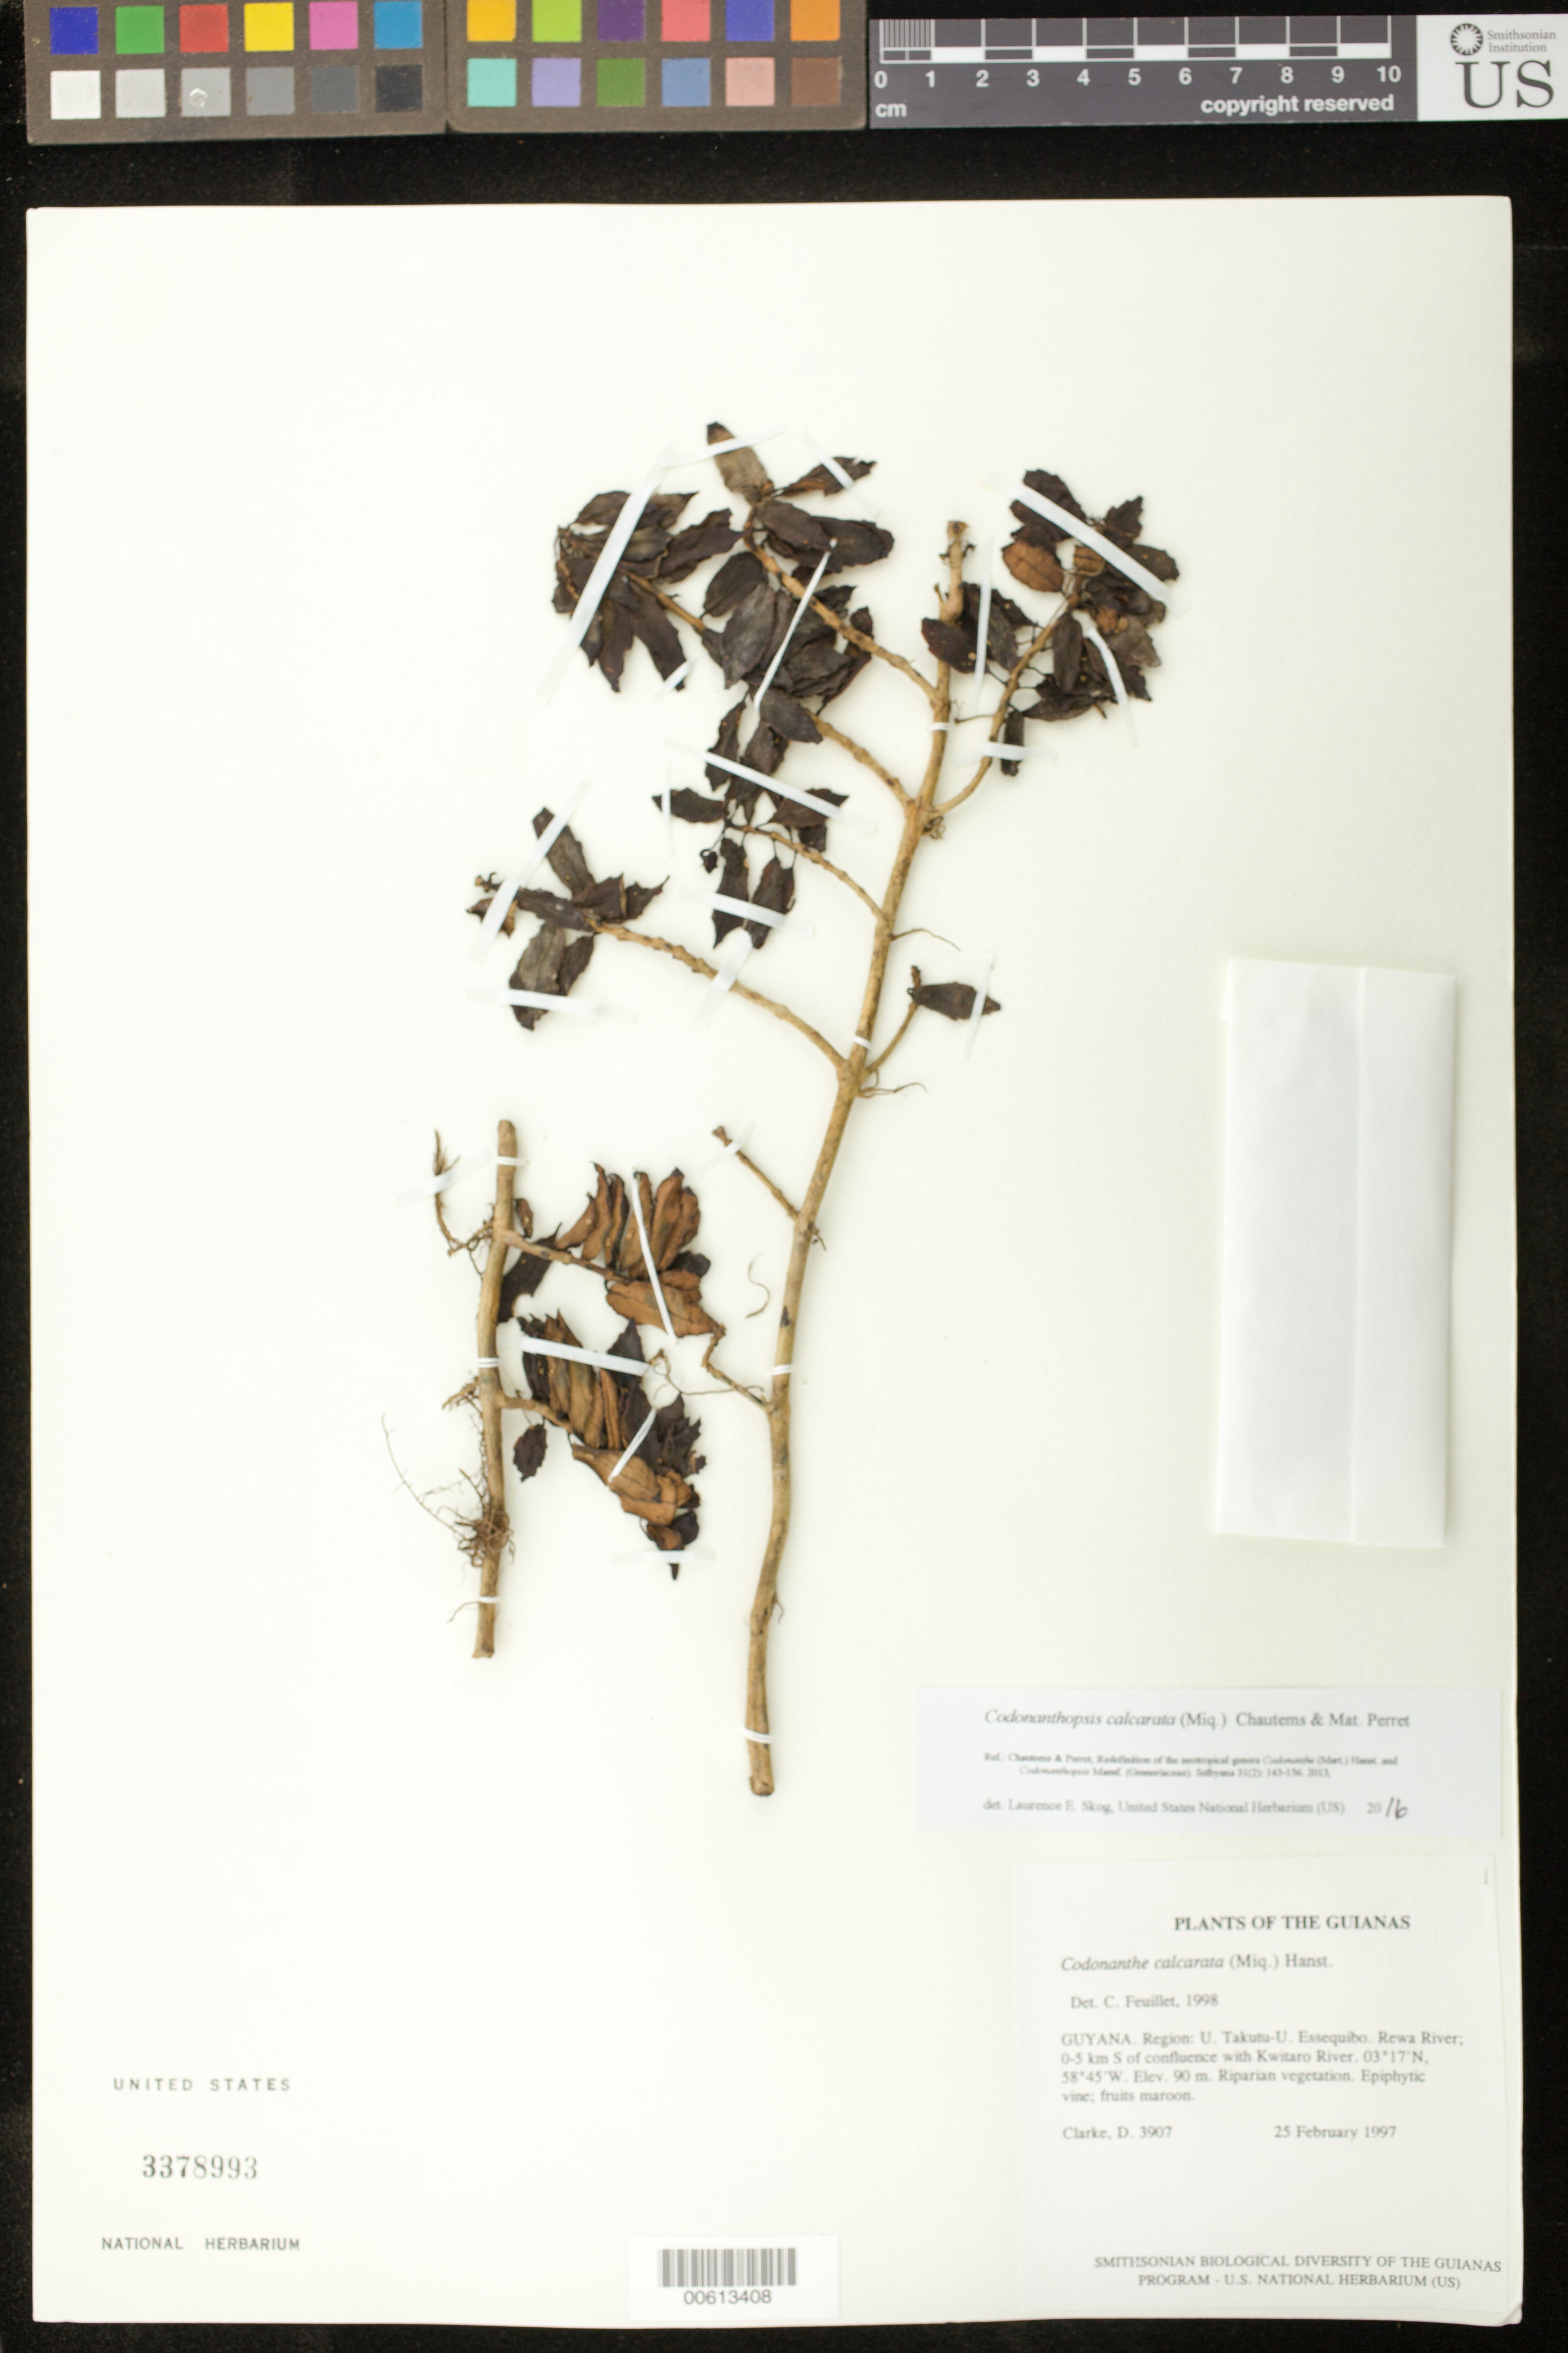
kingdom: Plantae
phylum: Tracheophyta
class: Magnoliopsida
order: Lamiales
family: Gesneriaceae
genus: Codonanthopsis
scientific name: Codonanthopsis calcarata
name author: (Miq.) Chautems & Mat.Perret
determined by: Skog, Laurence E.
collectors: H. D. Clarke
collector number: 3907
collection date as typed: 25 Feb 1997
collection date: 1997-02-25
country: Guyana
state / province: U. Takutu-U. Essequibo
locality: Rewa River; 0-5 km S of confluence with Kwitaro River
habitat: Riparian vegetation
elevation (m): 90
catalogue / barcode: US 3378993